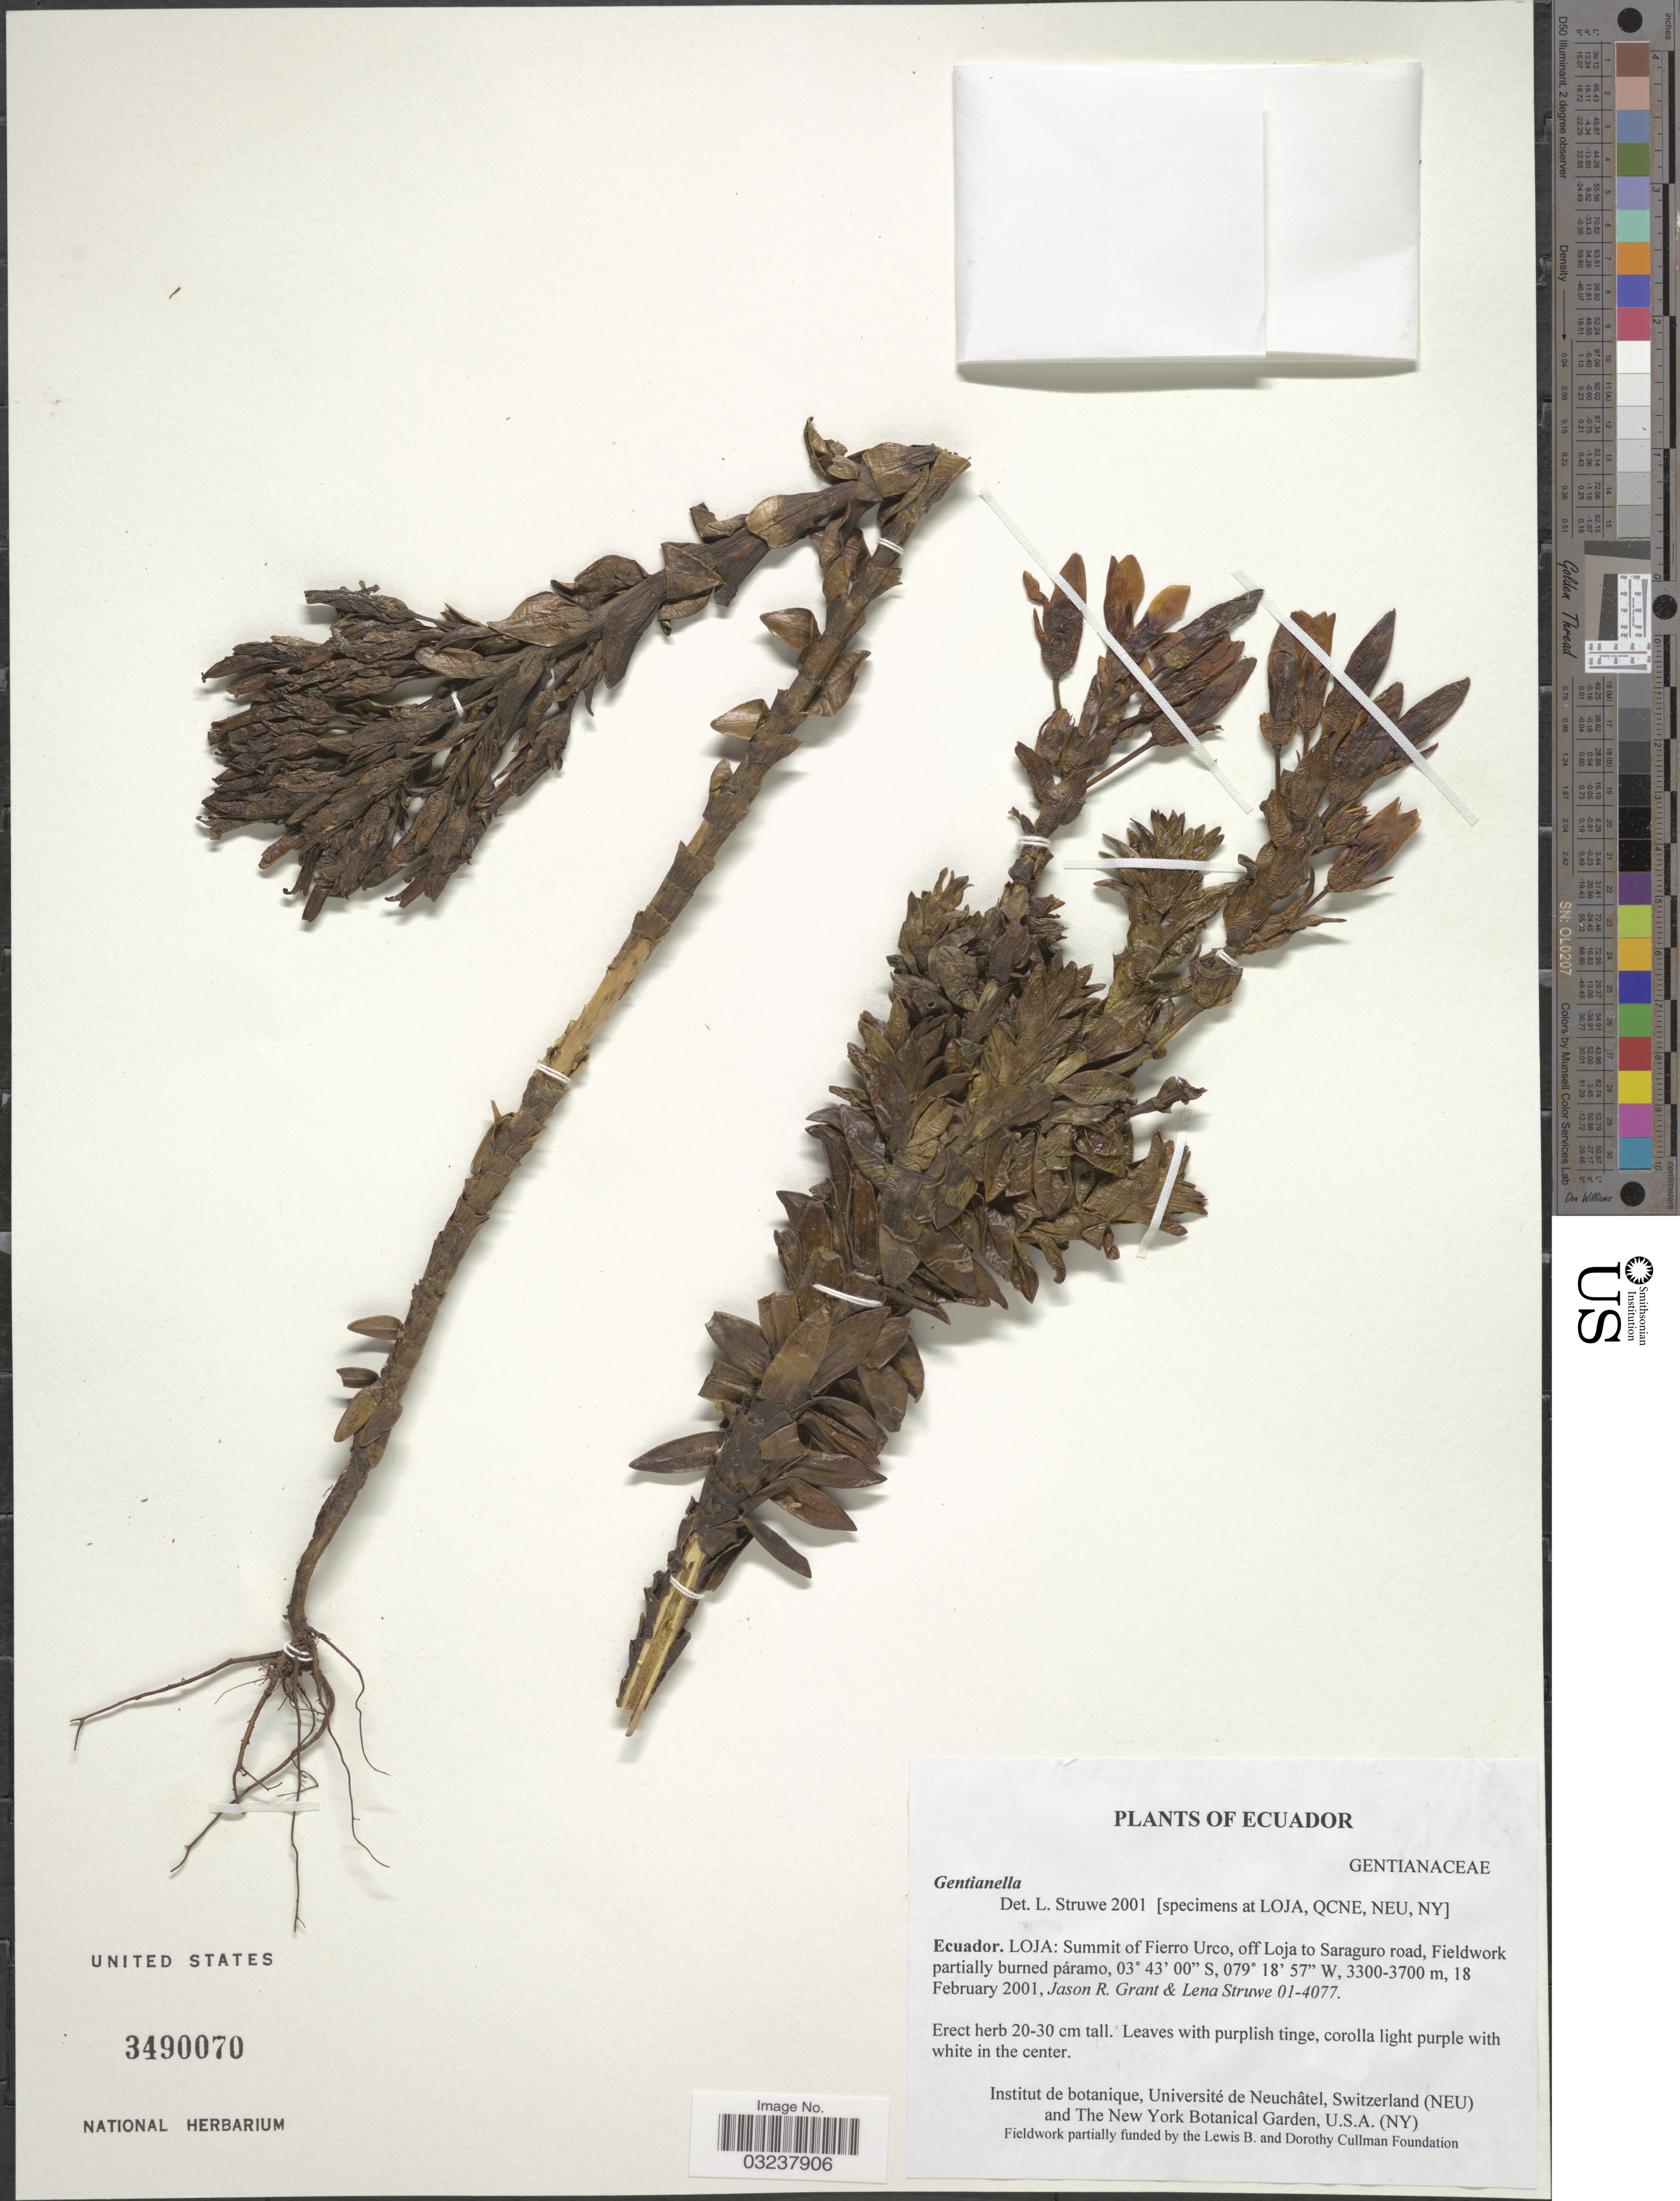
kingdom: Plantae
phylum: Tracheophyta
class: Magnoliopsida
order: Gentianales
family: Gentianaceae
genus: Gentianella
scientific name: Gentianella sp.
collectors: J. R. Grant & L. Struwe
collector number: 01-4077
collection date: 2001-02-18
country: Ecuador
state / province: Loja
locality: Summit of Fierro Urco, off Loja to Saraguro road, Fieldwork partially burned páramo.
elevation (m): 3300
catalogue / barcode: US 3490070